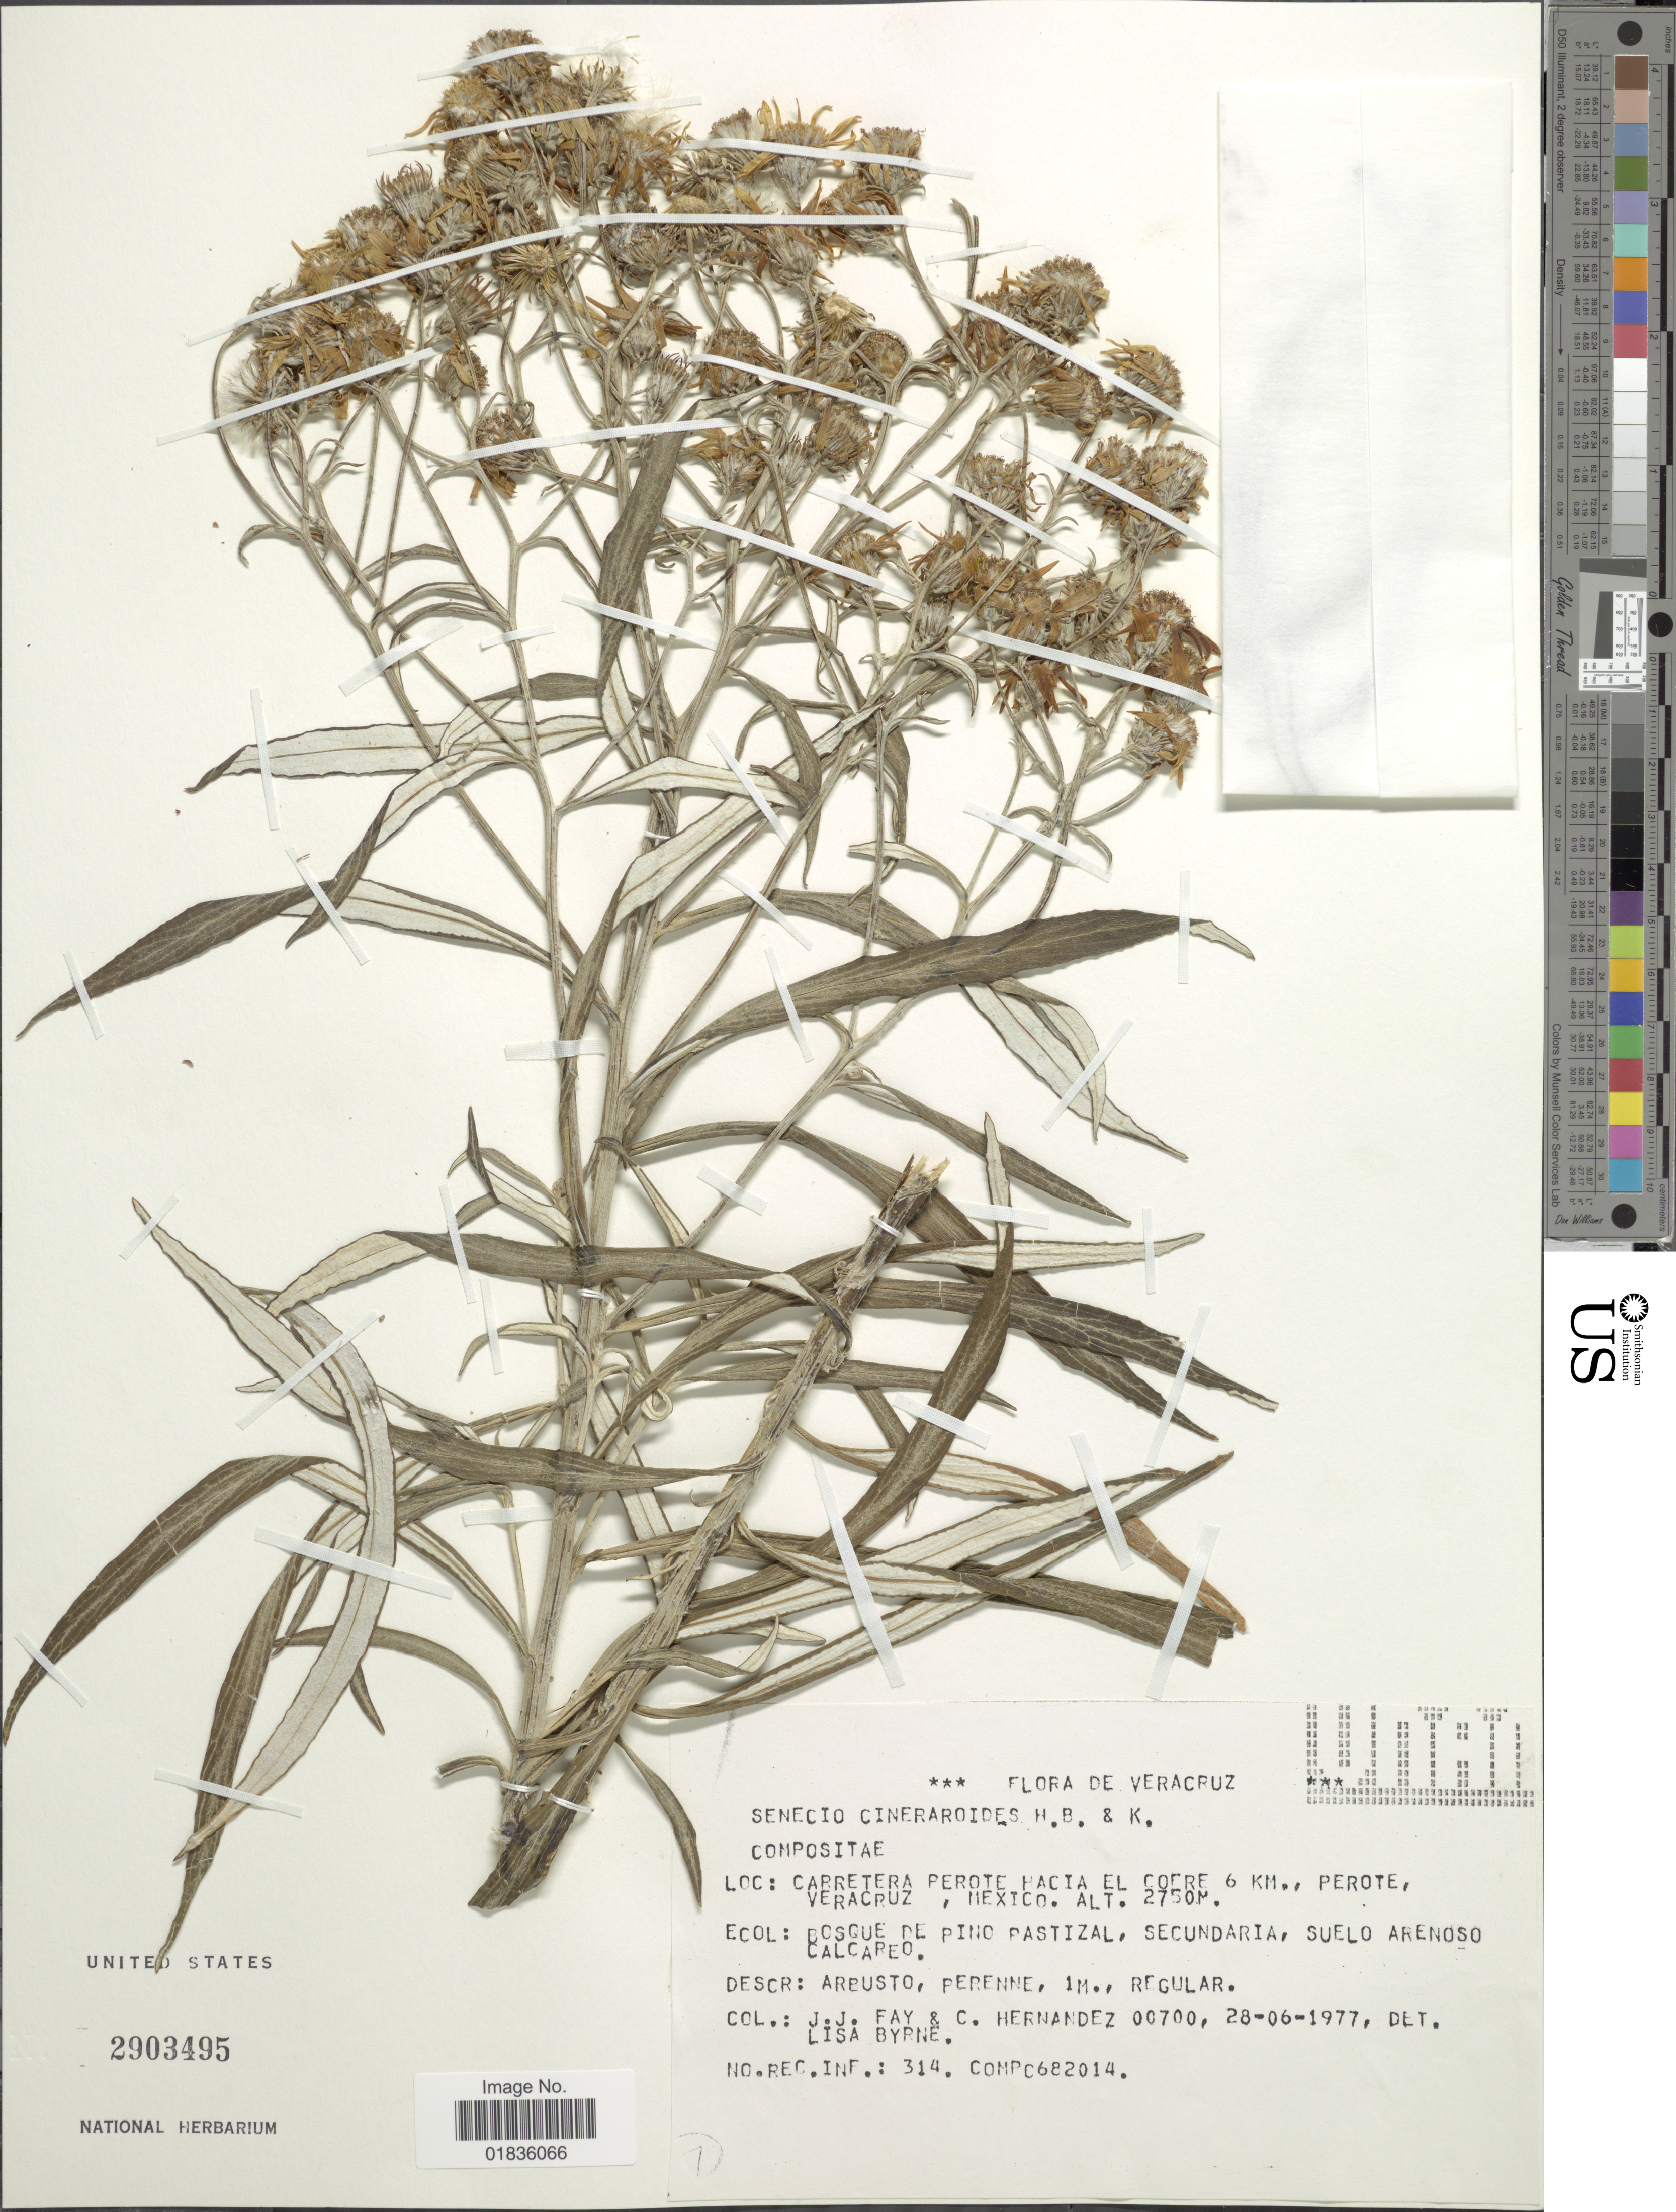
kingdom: Plantae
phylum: Tracheophyta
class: Magnoliopsida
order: Asterales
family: Asteraceae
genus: Senecio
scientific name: Senecio cinerarioides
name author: Kunth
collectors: J. J. Fay & C. Hernandez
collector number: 00700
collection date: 1977-06-28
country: Mexico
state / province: Veracruz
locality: Cerretera Perote hacia el Cofre 6 km., Perote, Veracruz.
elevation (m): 2750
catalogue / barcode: US 2903495